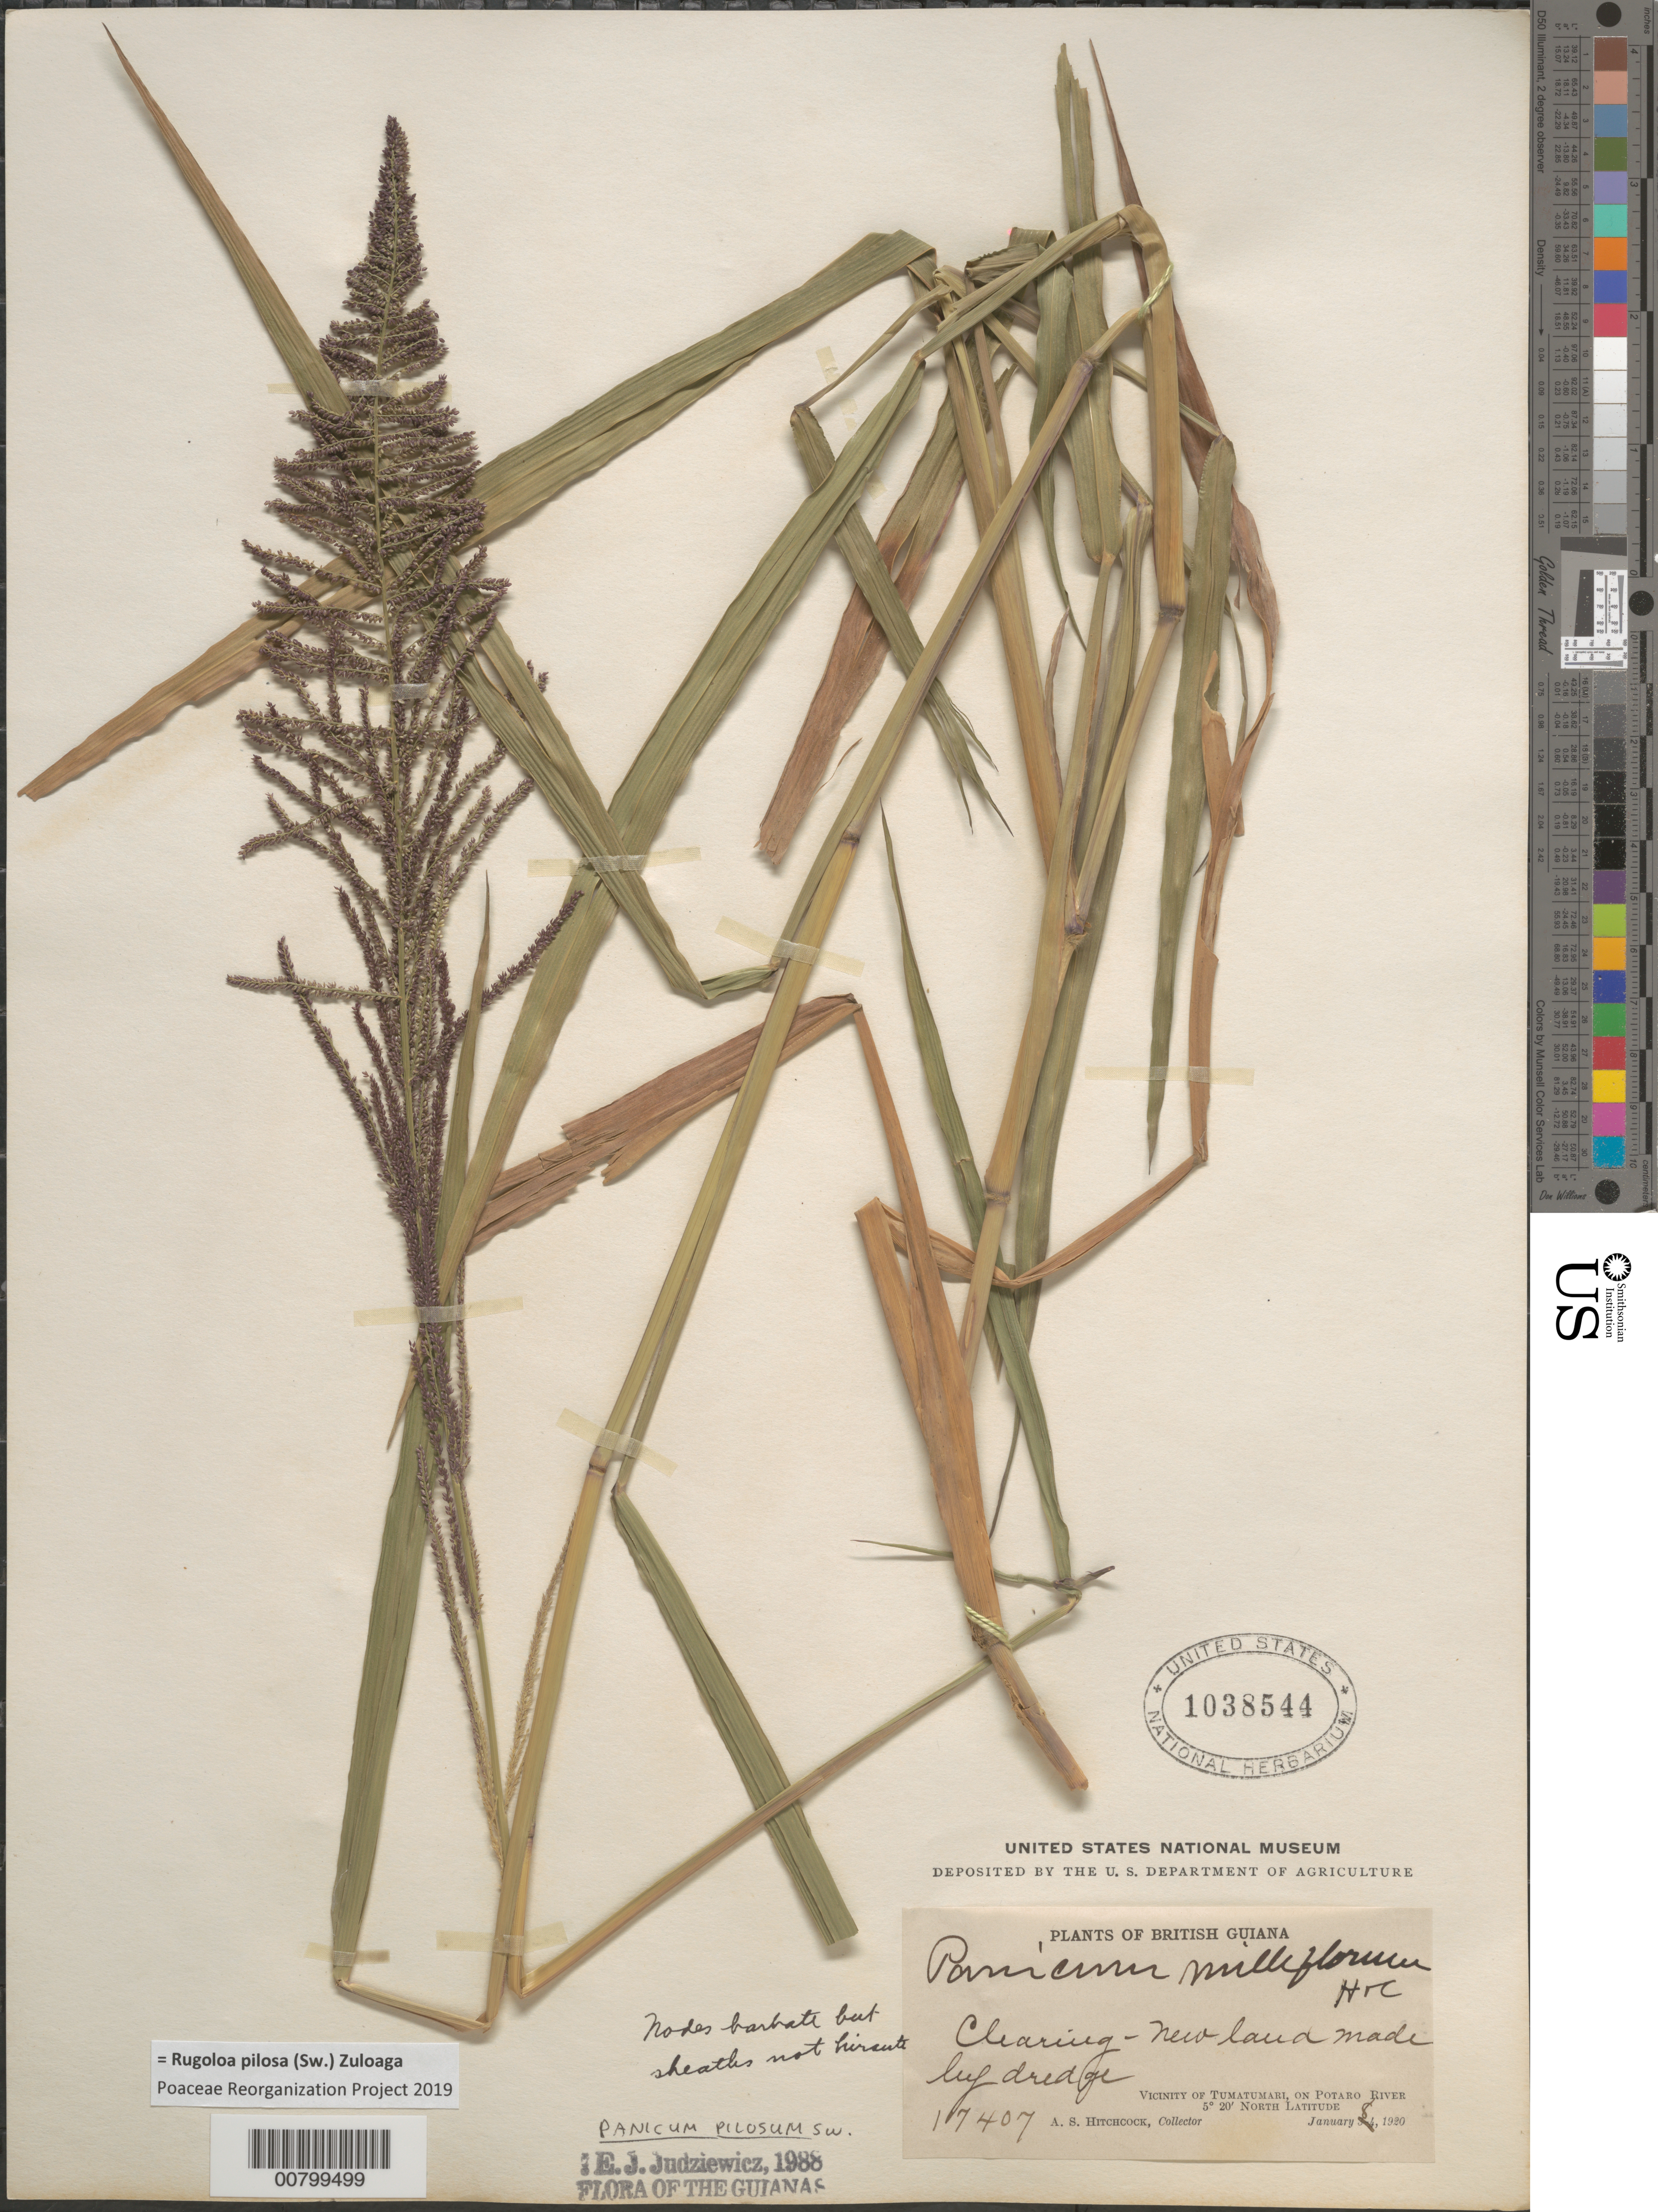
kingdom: Plantae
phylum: Tracheophyta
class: Liliopsida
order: Poales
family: Poaceae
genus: Panicum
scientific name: Panicum pilosum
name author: Sw.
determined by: Judziewicz, E. J.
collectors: A. S. Hitchcock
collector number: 17407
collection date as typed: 8-Jan-20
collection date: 1920-01-08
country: Guyana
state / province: Potaro-Siparuni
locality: Potaro R., vicinity of Tumatumari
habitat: Clearing, new land made by dredging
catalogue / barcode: US 1038544